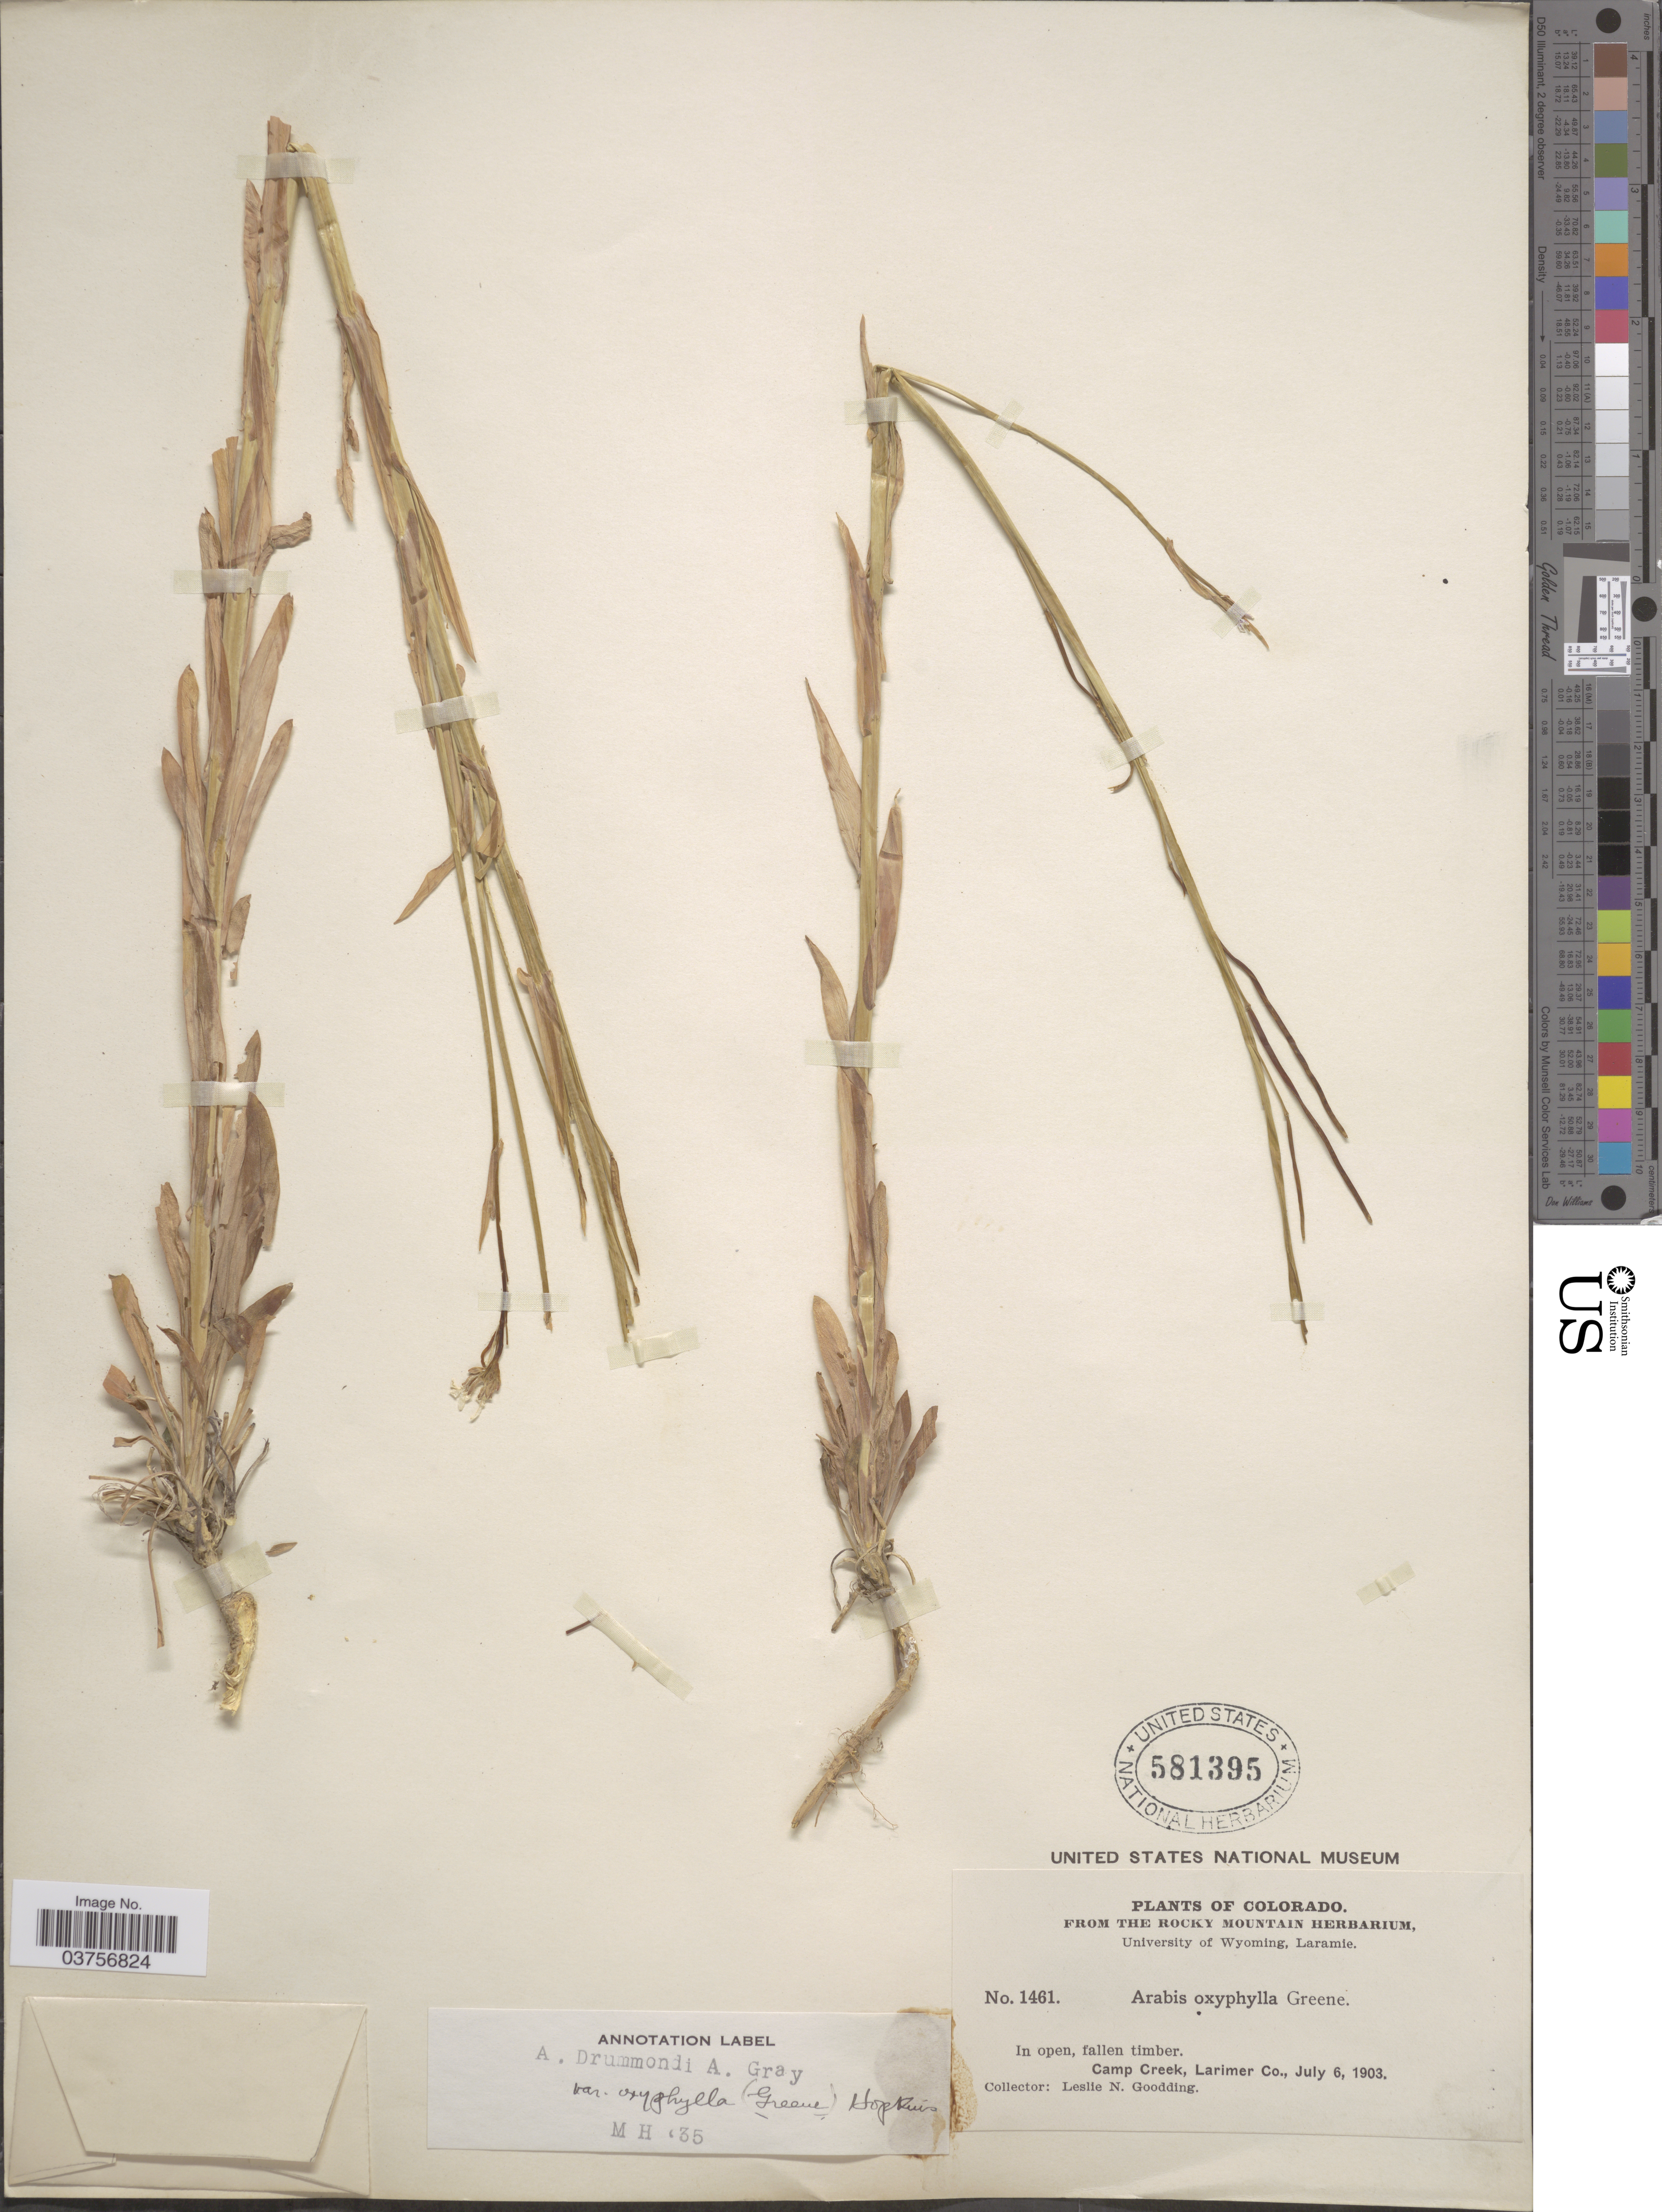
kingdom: Plantae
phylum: Tracheophyta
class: Magnoliopsida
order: Brassicales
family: Brassicaceae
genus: Arabis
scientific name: Arabis drummondii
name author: A. Gray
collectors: L. N. Goodding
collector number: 1461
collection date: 1903-07-06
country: United States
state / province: Colorado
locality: Camp Creek, Larimer Co.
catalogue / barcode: US 581395